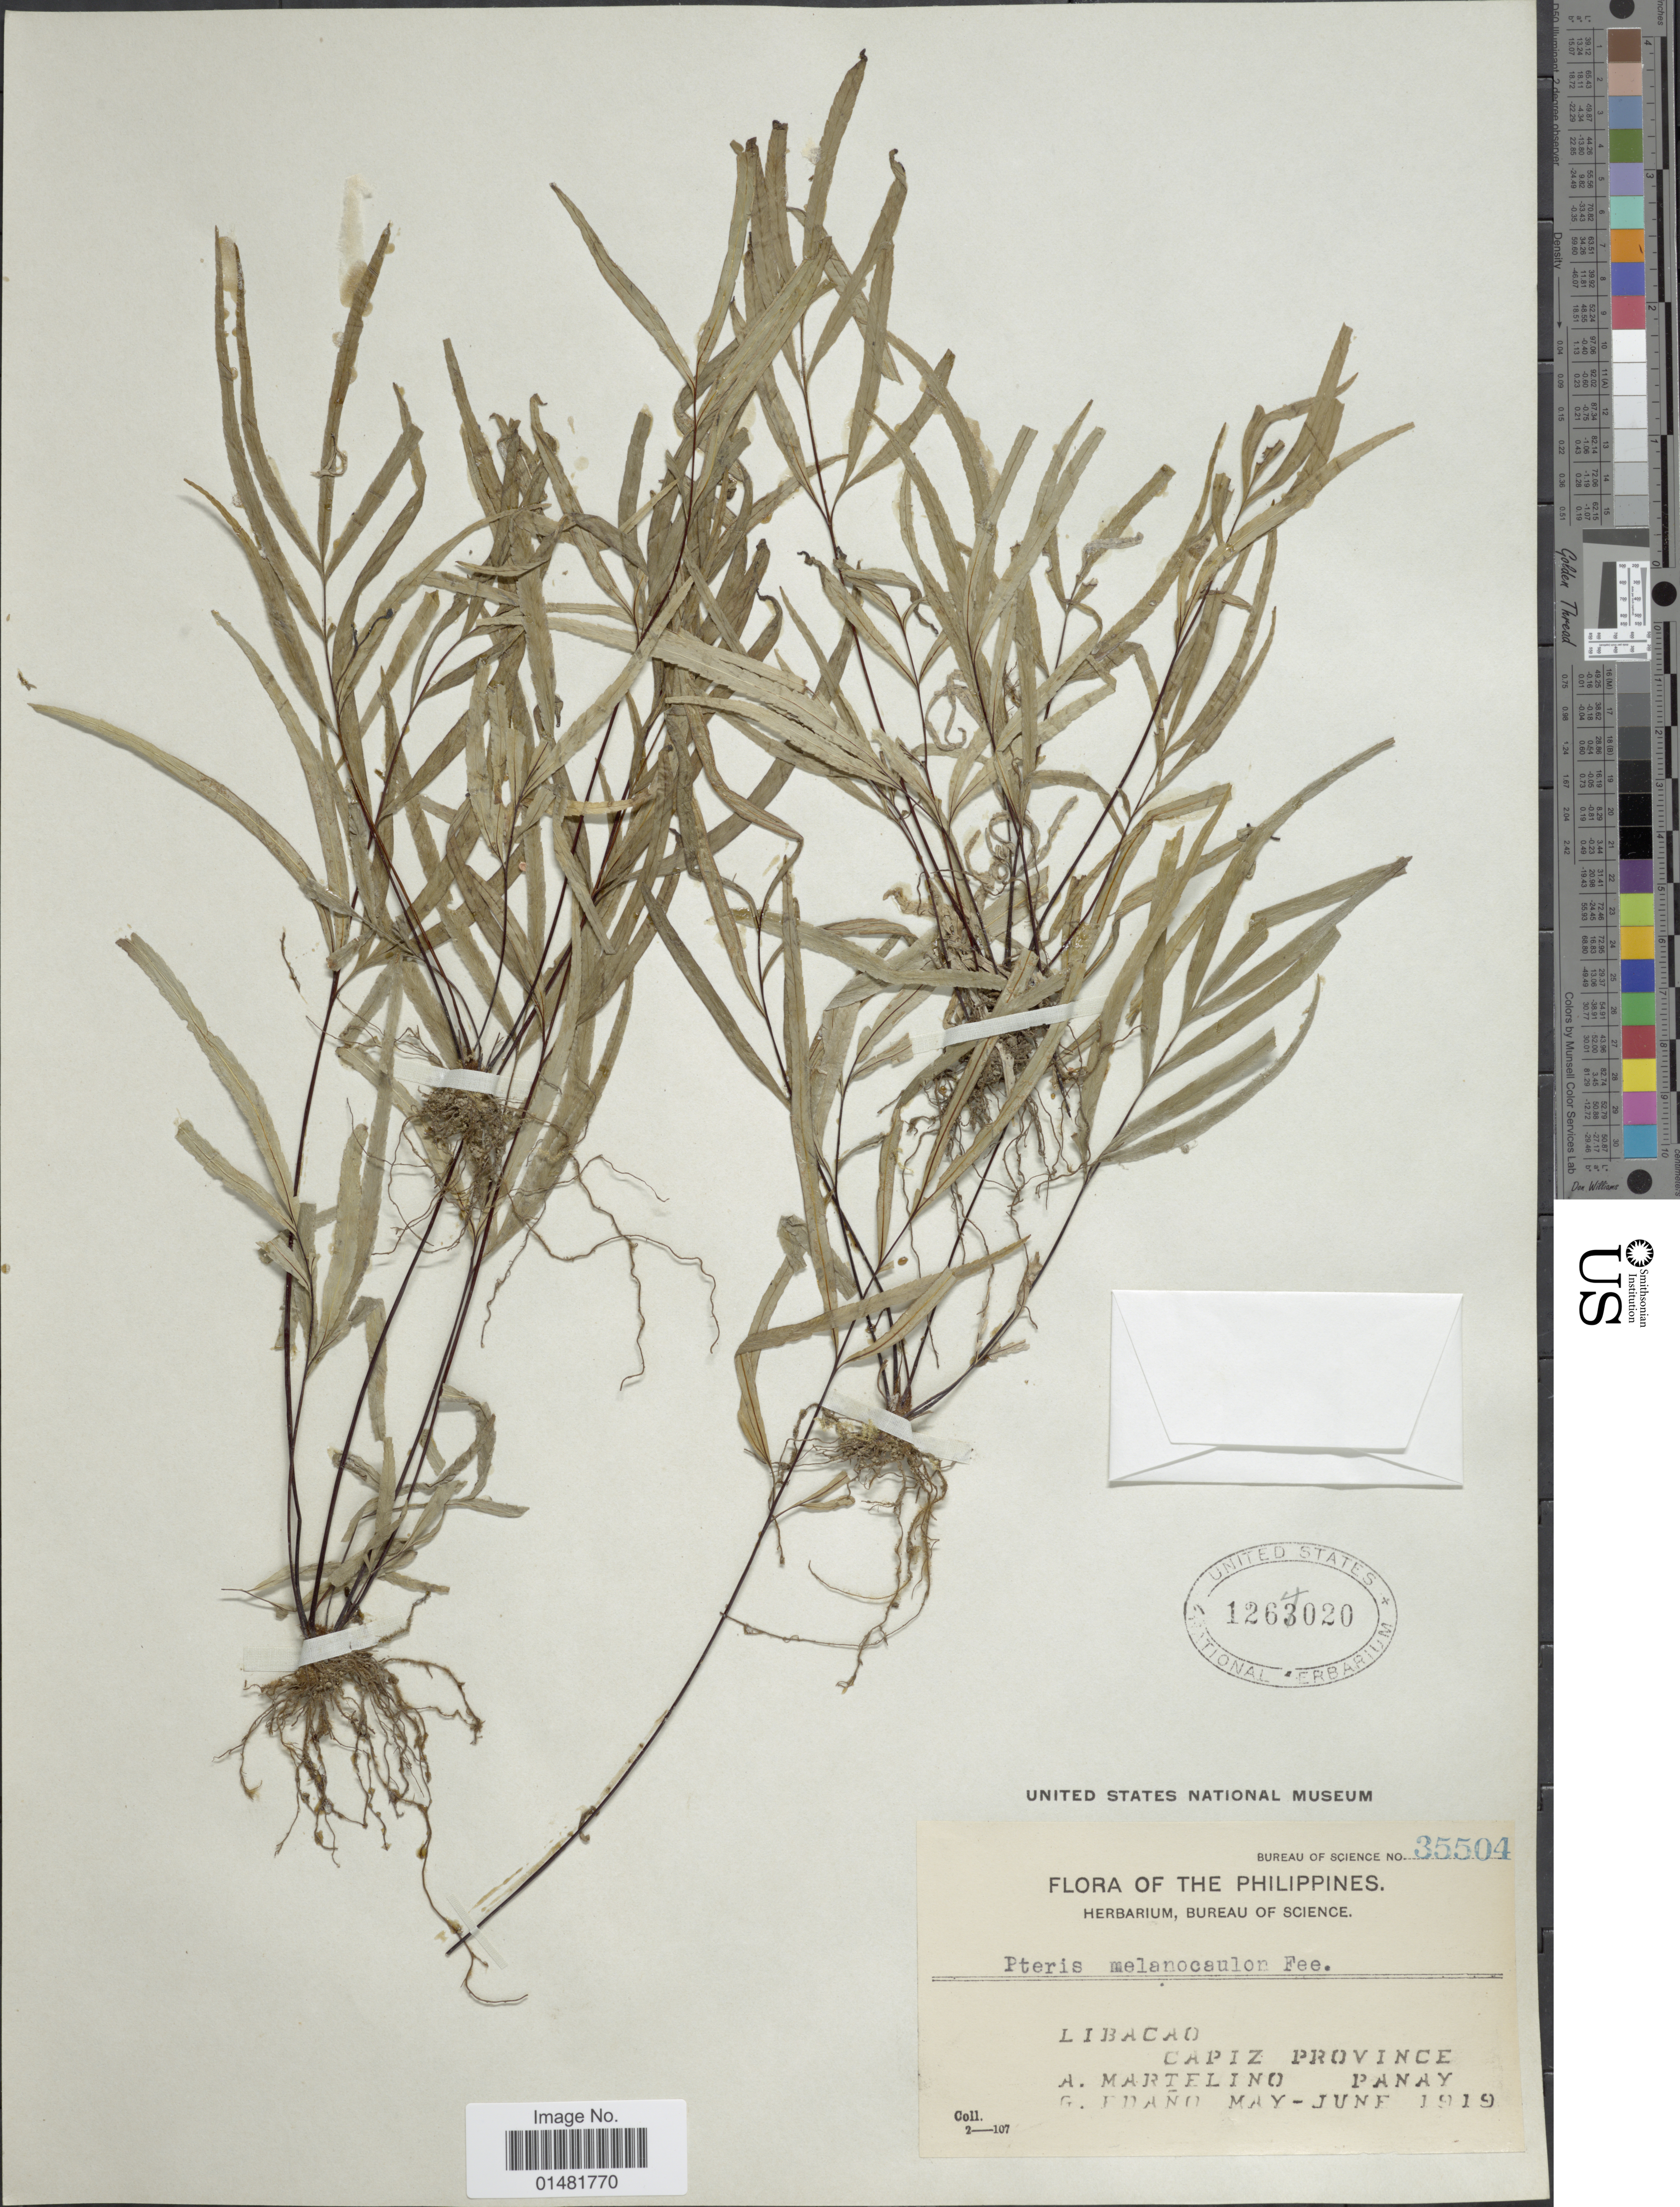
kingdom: Plantae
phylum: Tracheophyta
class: Polypodiopsida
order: Polypodiales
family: Pteridaceae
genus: Pteris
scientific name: Pteris melanocaulon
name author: Fée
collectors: A. Martelino & G. Edaño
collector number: Bureau of Science 35504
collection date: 1919-05/1919-06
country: Philippines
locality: Libacao, Capiz Province, Panay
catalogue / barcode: US 1264020